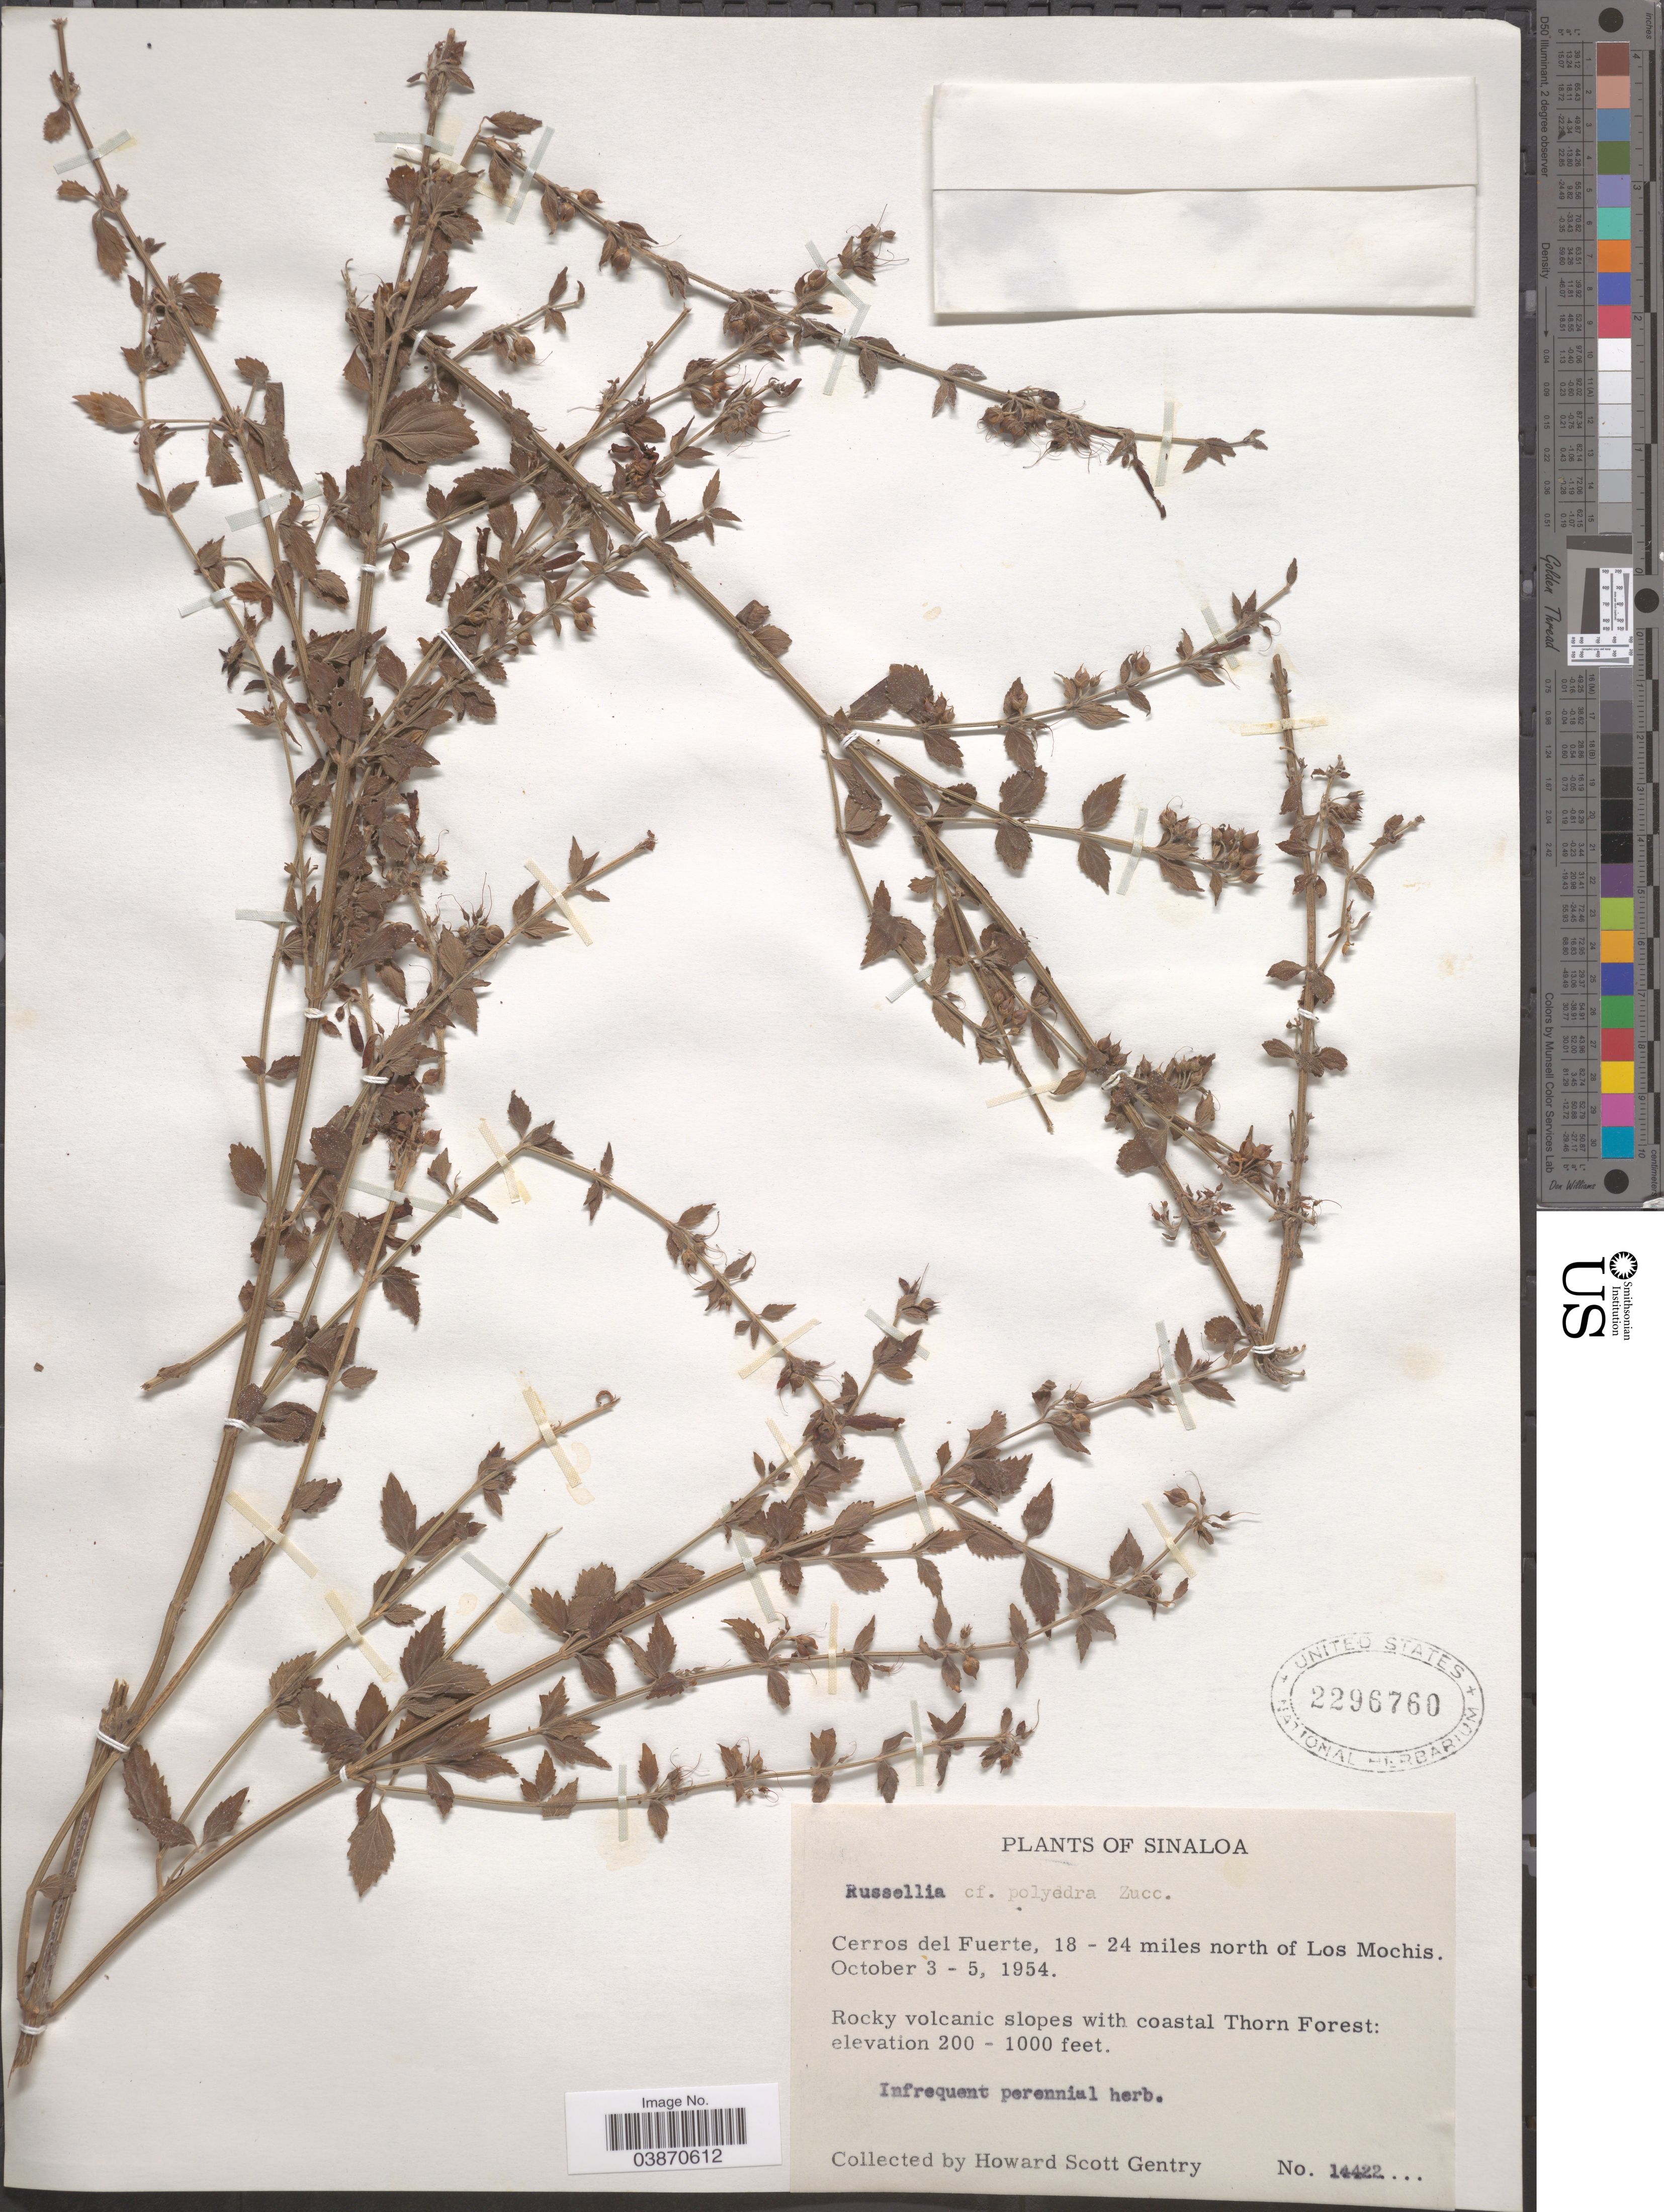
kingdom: Plantae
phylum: Tracheophyta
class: Magnoliopsida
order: Lamiales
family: Plantaginaceae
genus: Russelia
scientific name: Russelia polyedra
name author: Zucc.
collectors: H. S. Gentry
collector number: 14422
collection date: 1954-10-03/1954-10-05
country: Mexico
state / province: Sinaloa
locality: Cerros del Fuerte, 18 - 24 miles north of Los Mochis. Rocky volcanic slopes with coastal Thorn Forest.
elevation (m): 61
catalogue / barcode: US 2296760